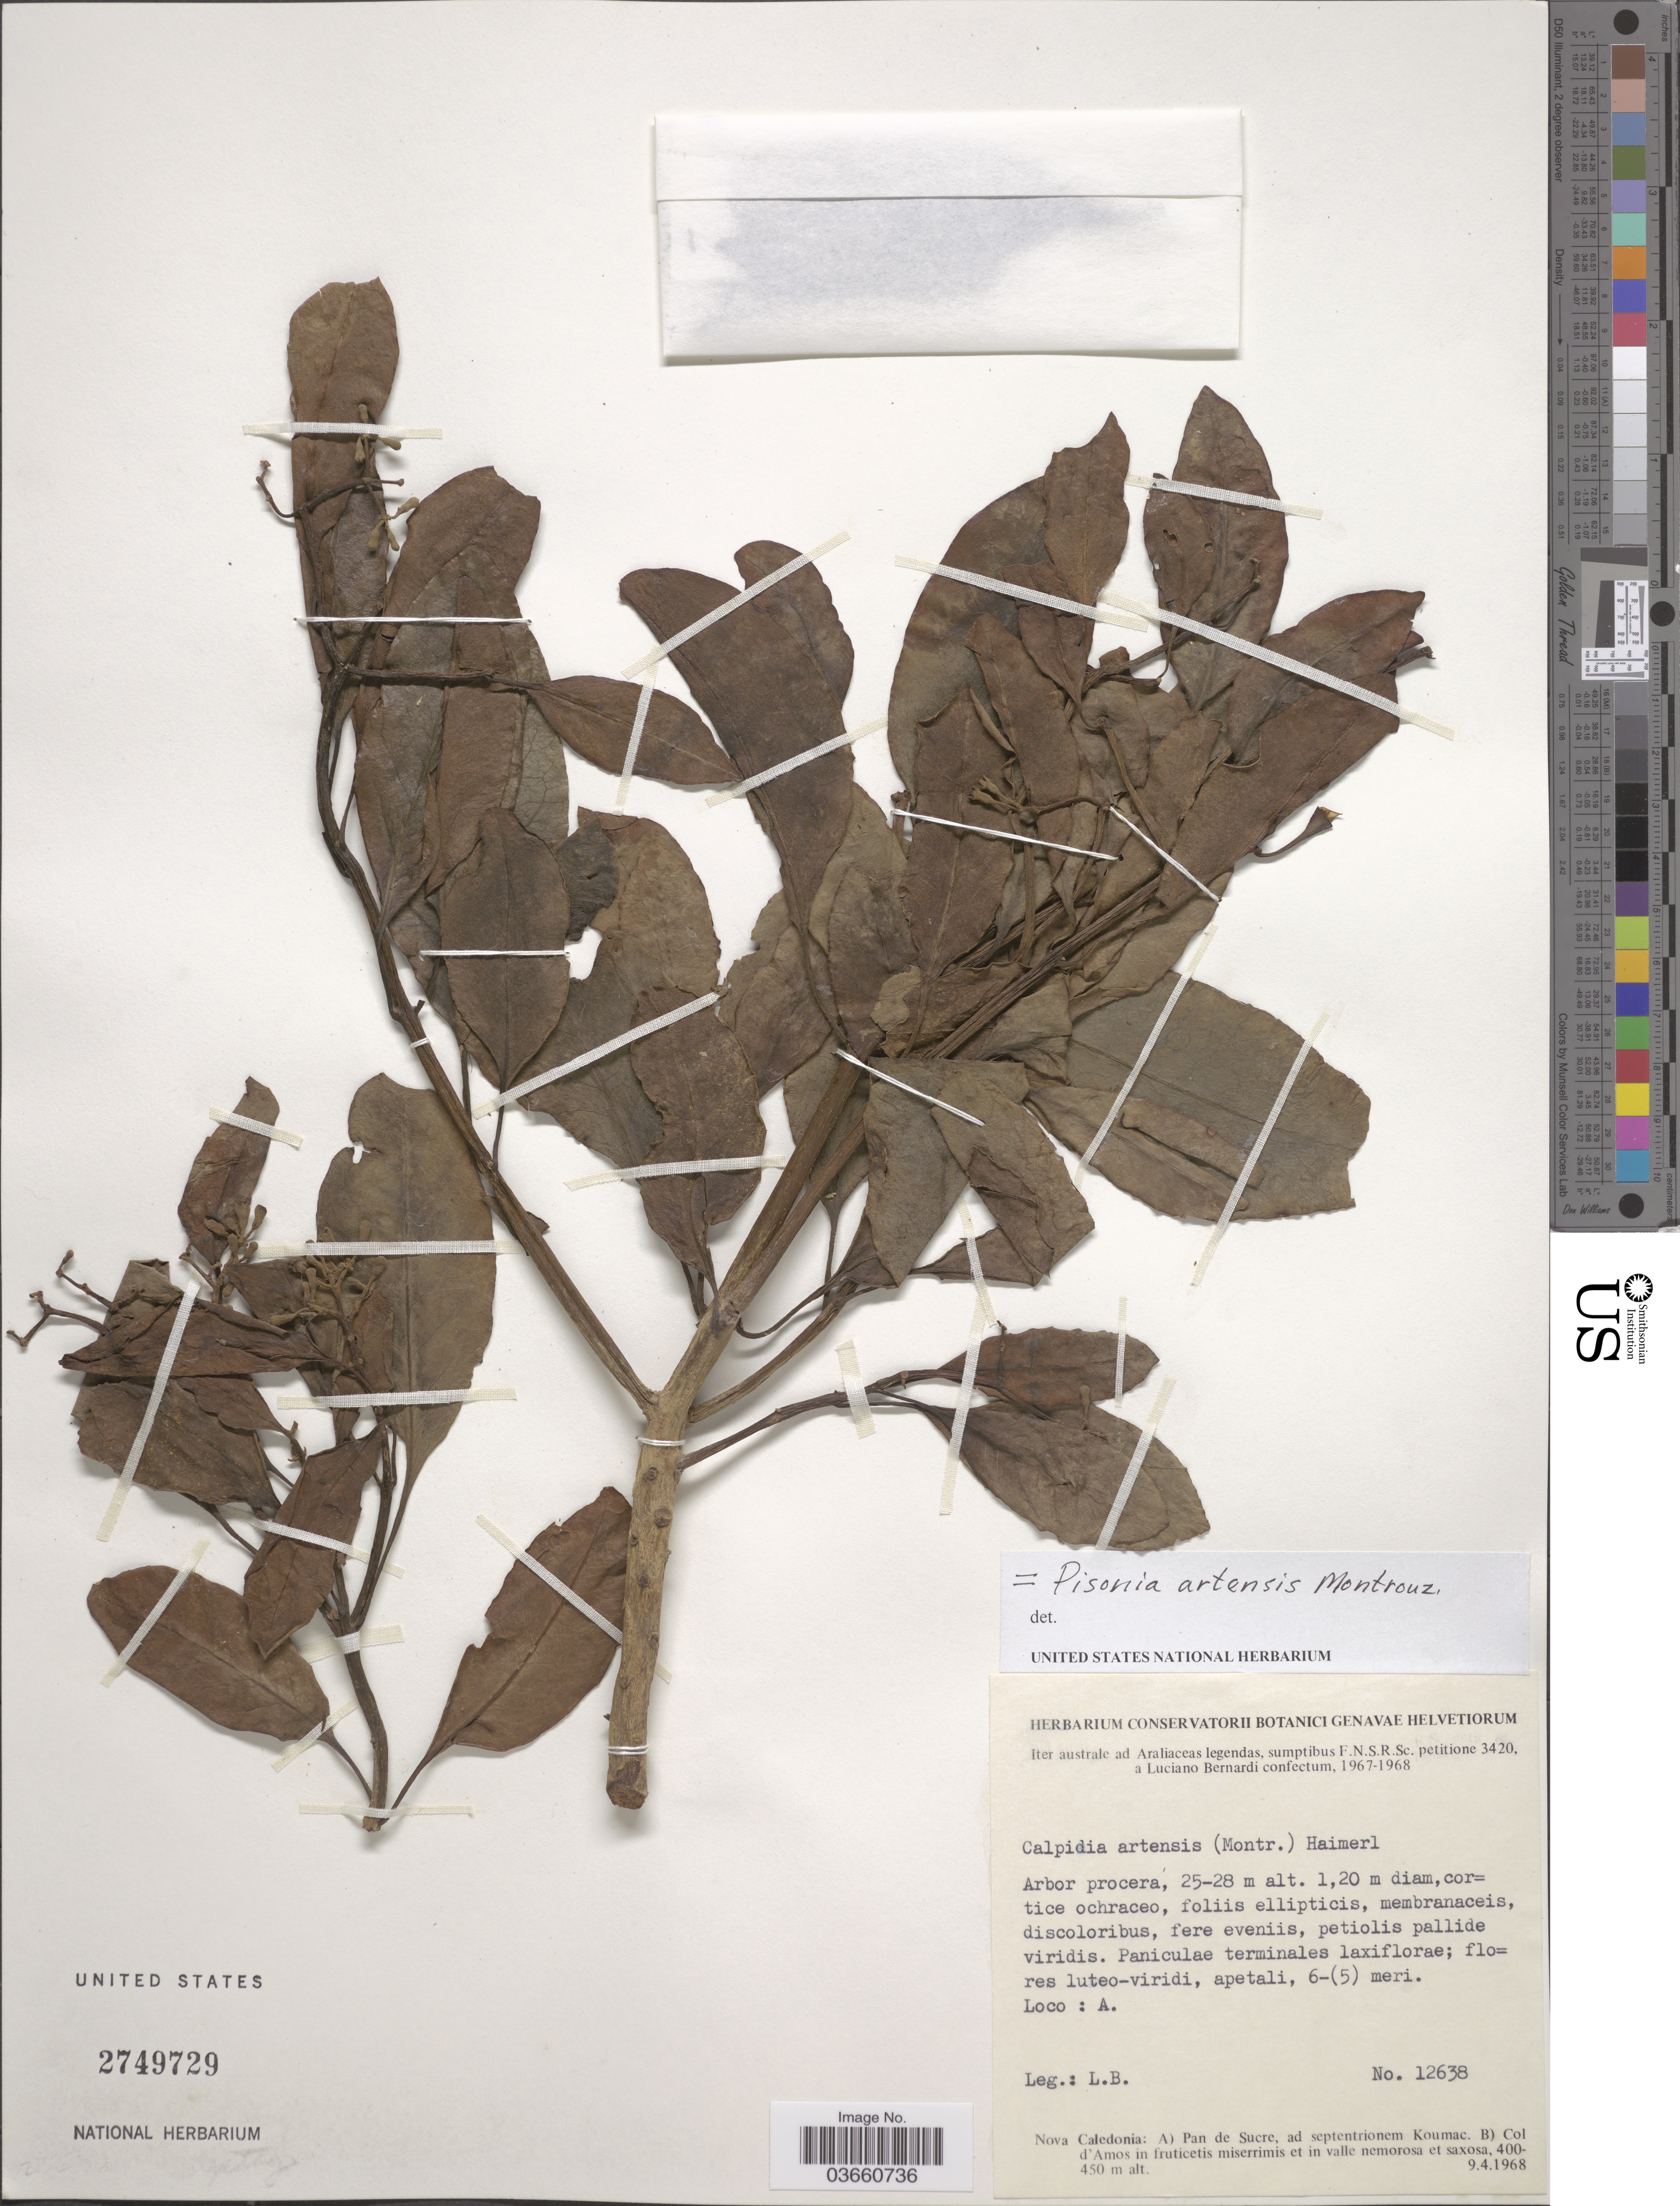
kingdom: Plantae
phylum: Tracheophyta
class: Magnoliopsida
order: Caryophyllales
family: Nyctaginaceae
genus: Ceodes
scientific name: Ceodes artensis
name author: (Montrouz.) Rossetto & Caraballo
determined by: Wagner, W. L., (BOT), Smithsonian Institution - National Museum of Natural History (UNITED STATES)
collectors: L. Bernardi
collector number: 12638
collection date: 1968-04-09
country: New Caledonia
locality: Nova Caledonia: Pan de Sucre, ad septentrionem Koumac.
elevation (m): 400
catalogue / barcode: US 2749729